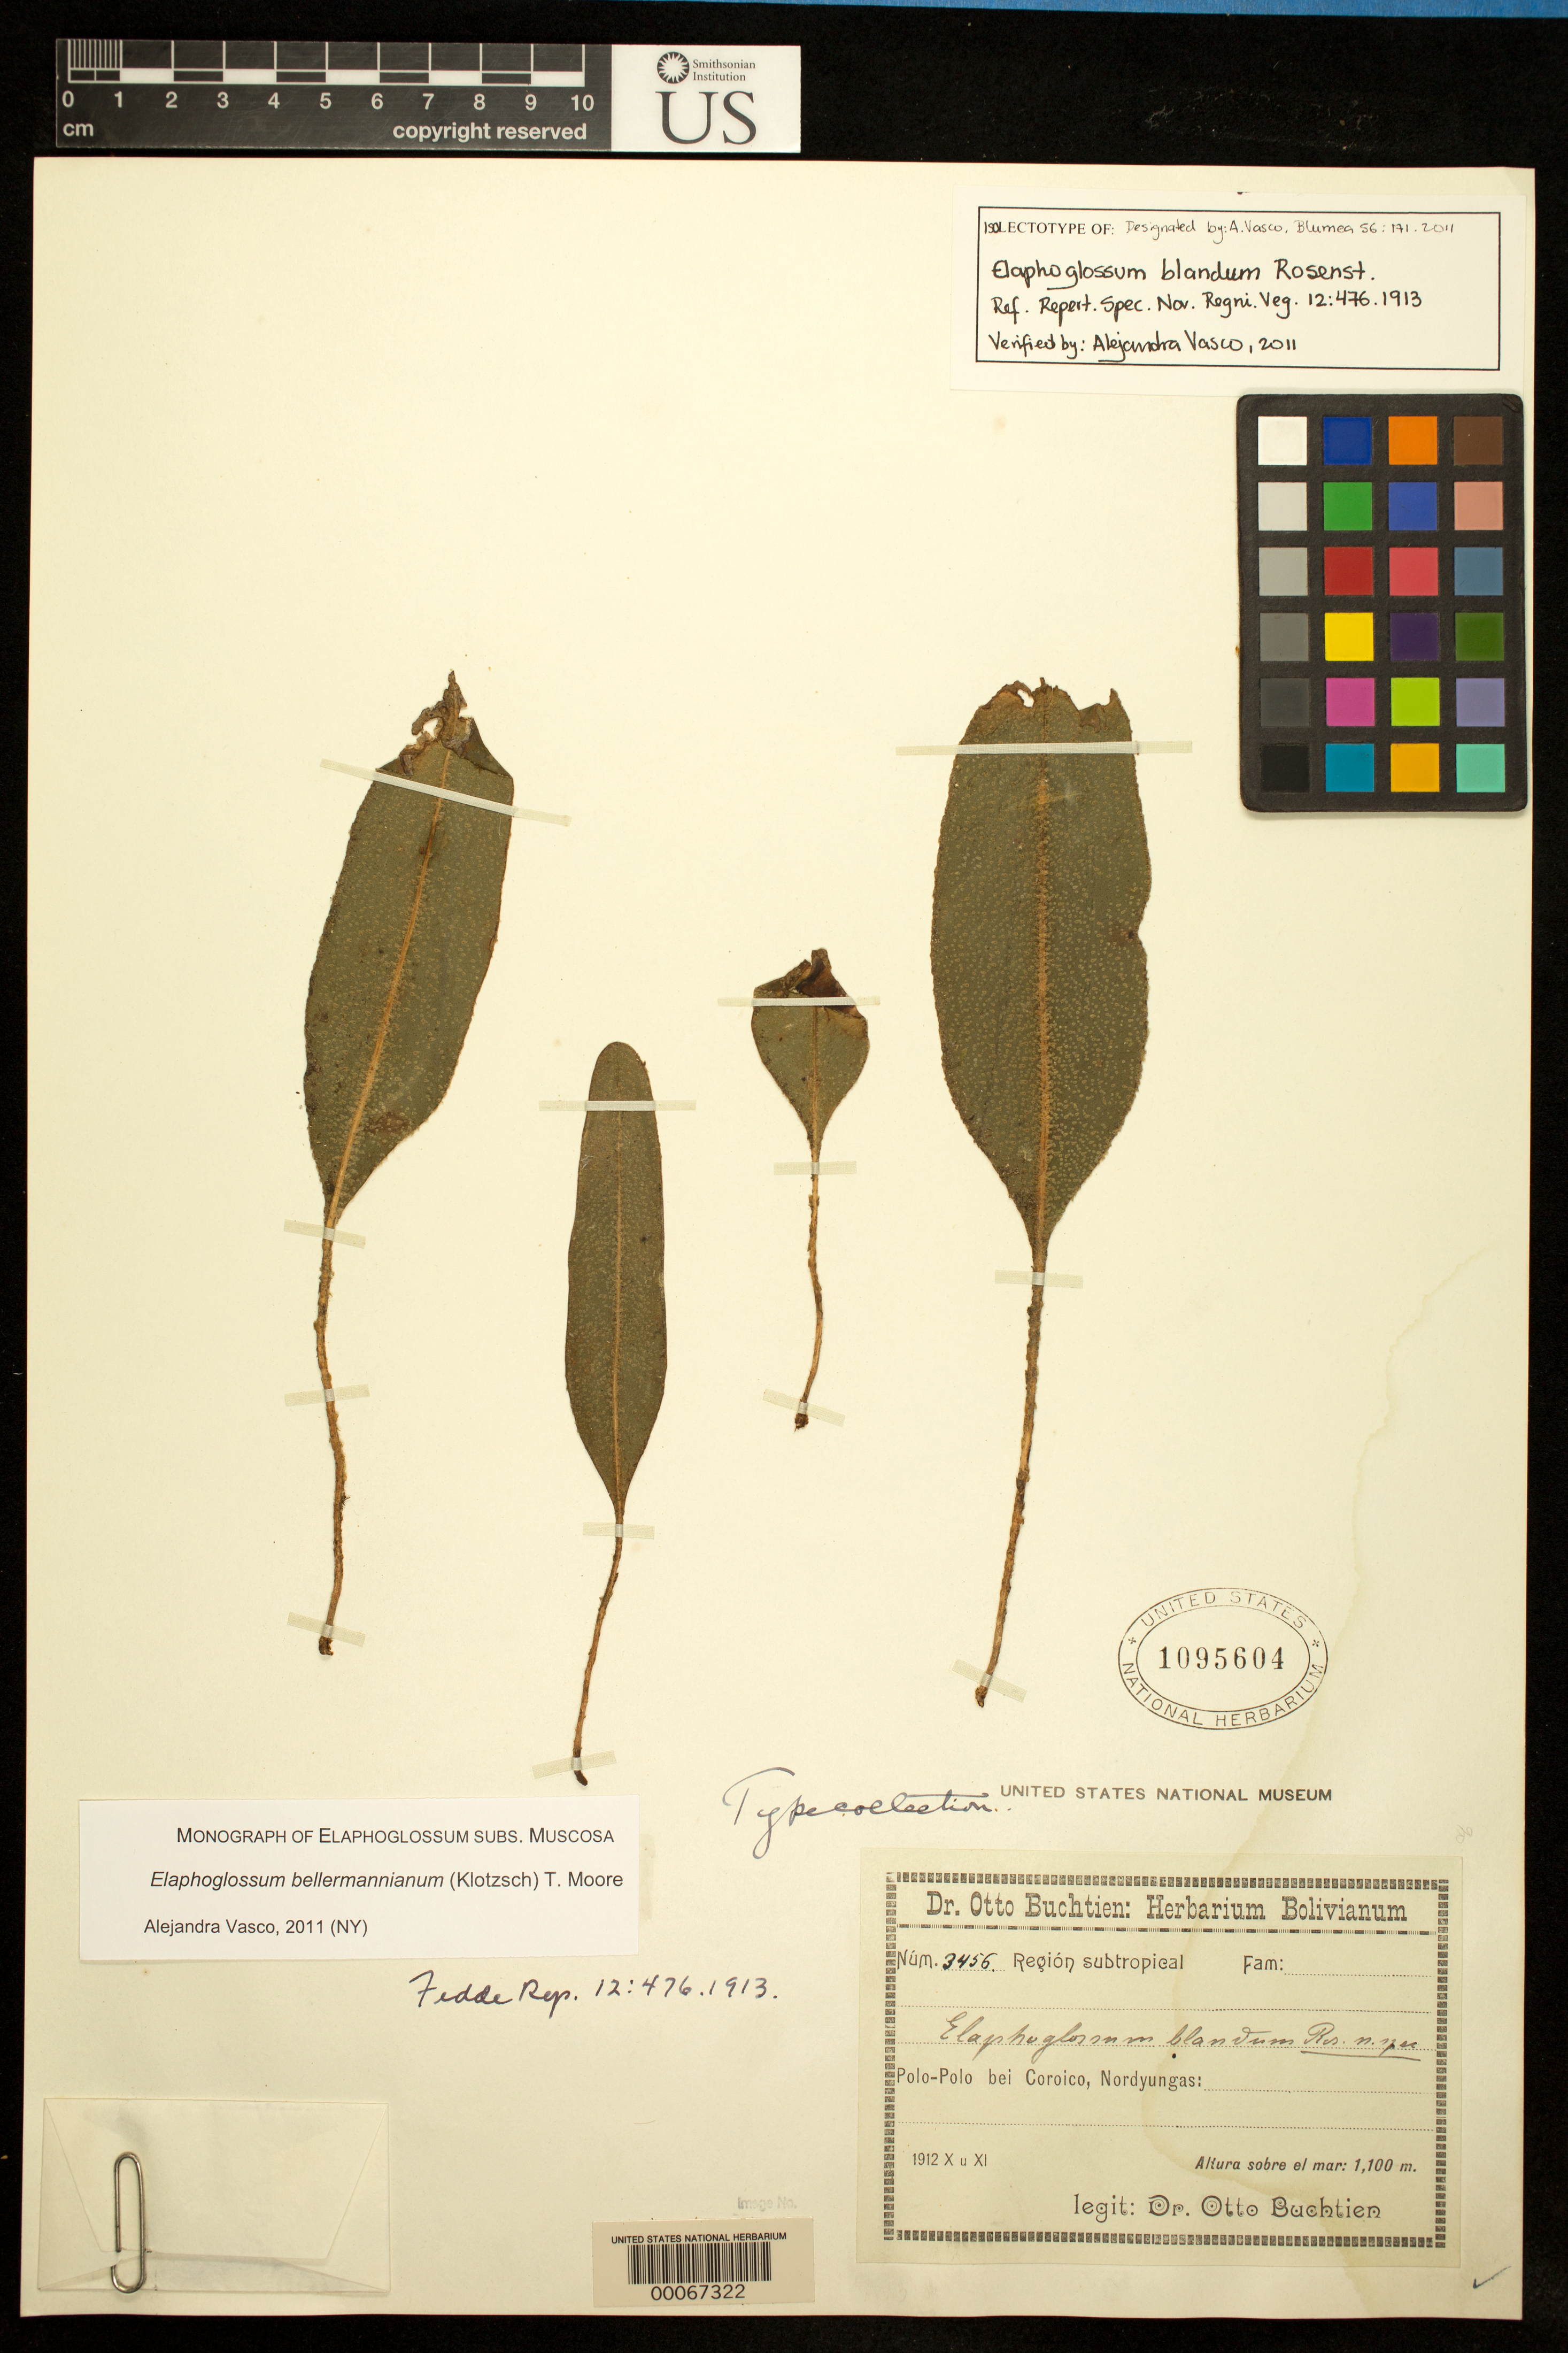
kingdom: Plantae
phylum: Tracheophyta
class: Polypodiopsida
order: Polypodiales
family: Dryopteridaceae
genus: Elaphoglossum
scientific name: Elaphoglossum blandum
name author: Rosenst.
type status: Isolectotype; Isotype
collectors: O. Buchtien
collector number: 3456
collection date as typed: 1912 X u XI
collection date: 1912-10,1912-11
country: Bolivia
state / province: La Paz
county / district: Nor Yungas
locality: Polo-Polo bei Coroico, Nordyungas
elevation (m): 1100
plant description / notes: Protologue cites elevation as 900 m; this specimen (and lectotypification by Vasco) cite 1100 m.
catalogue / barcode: US 1095604